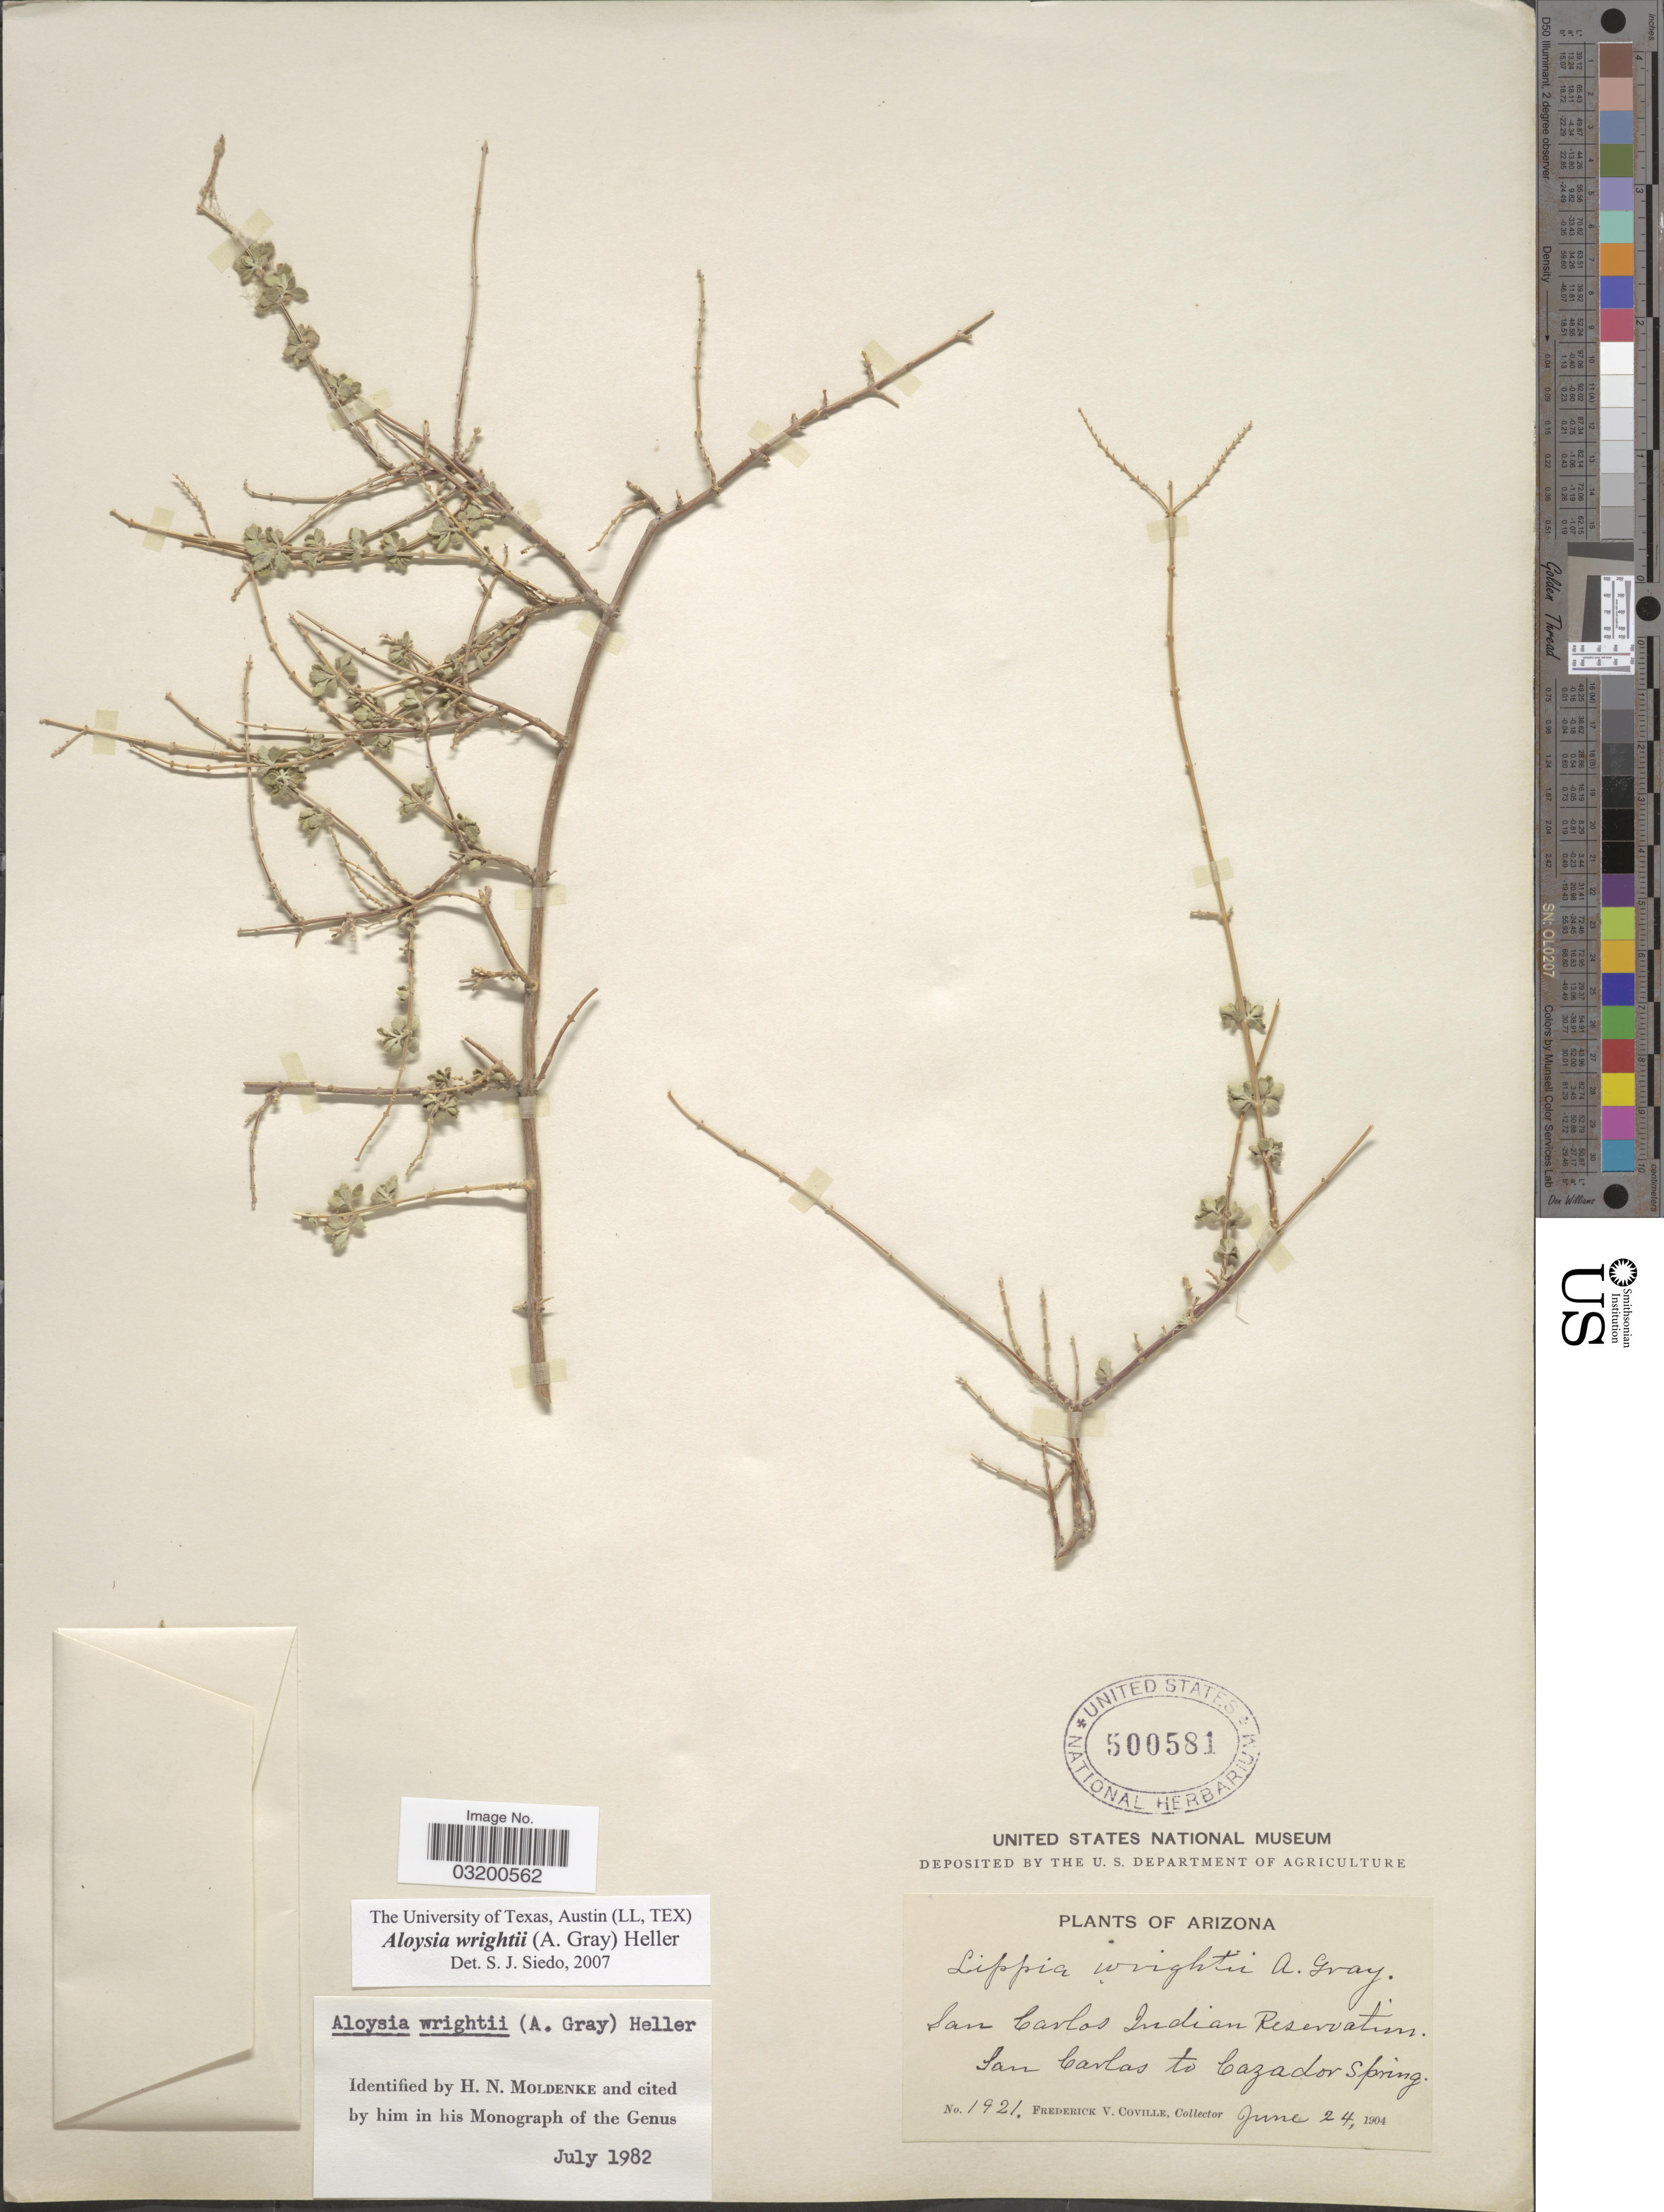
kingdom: Plantae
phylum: Tracheophyta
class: Magnoliopsida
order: Lamiales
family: Verbenaceae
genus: Aloysia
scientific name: Aloysia wrightii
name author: A. Heller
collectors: F. V. Coville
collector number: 1921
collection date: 1904-06-24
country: United States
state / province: Arizona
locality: San Carlos Indian Reservation. San Carlos to Cazador Spring.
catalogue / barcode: US 500581